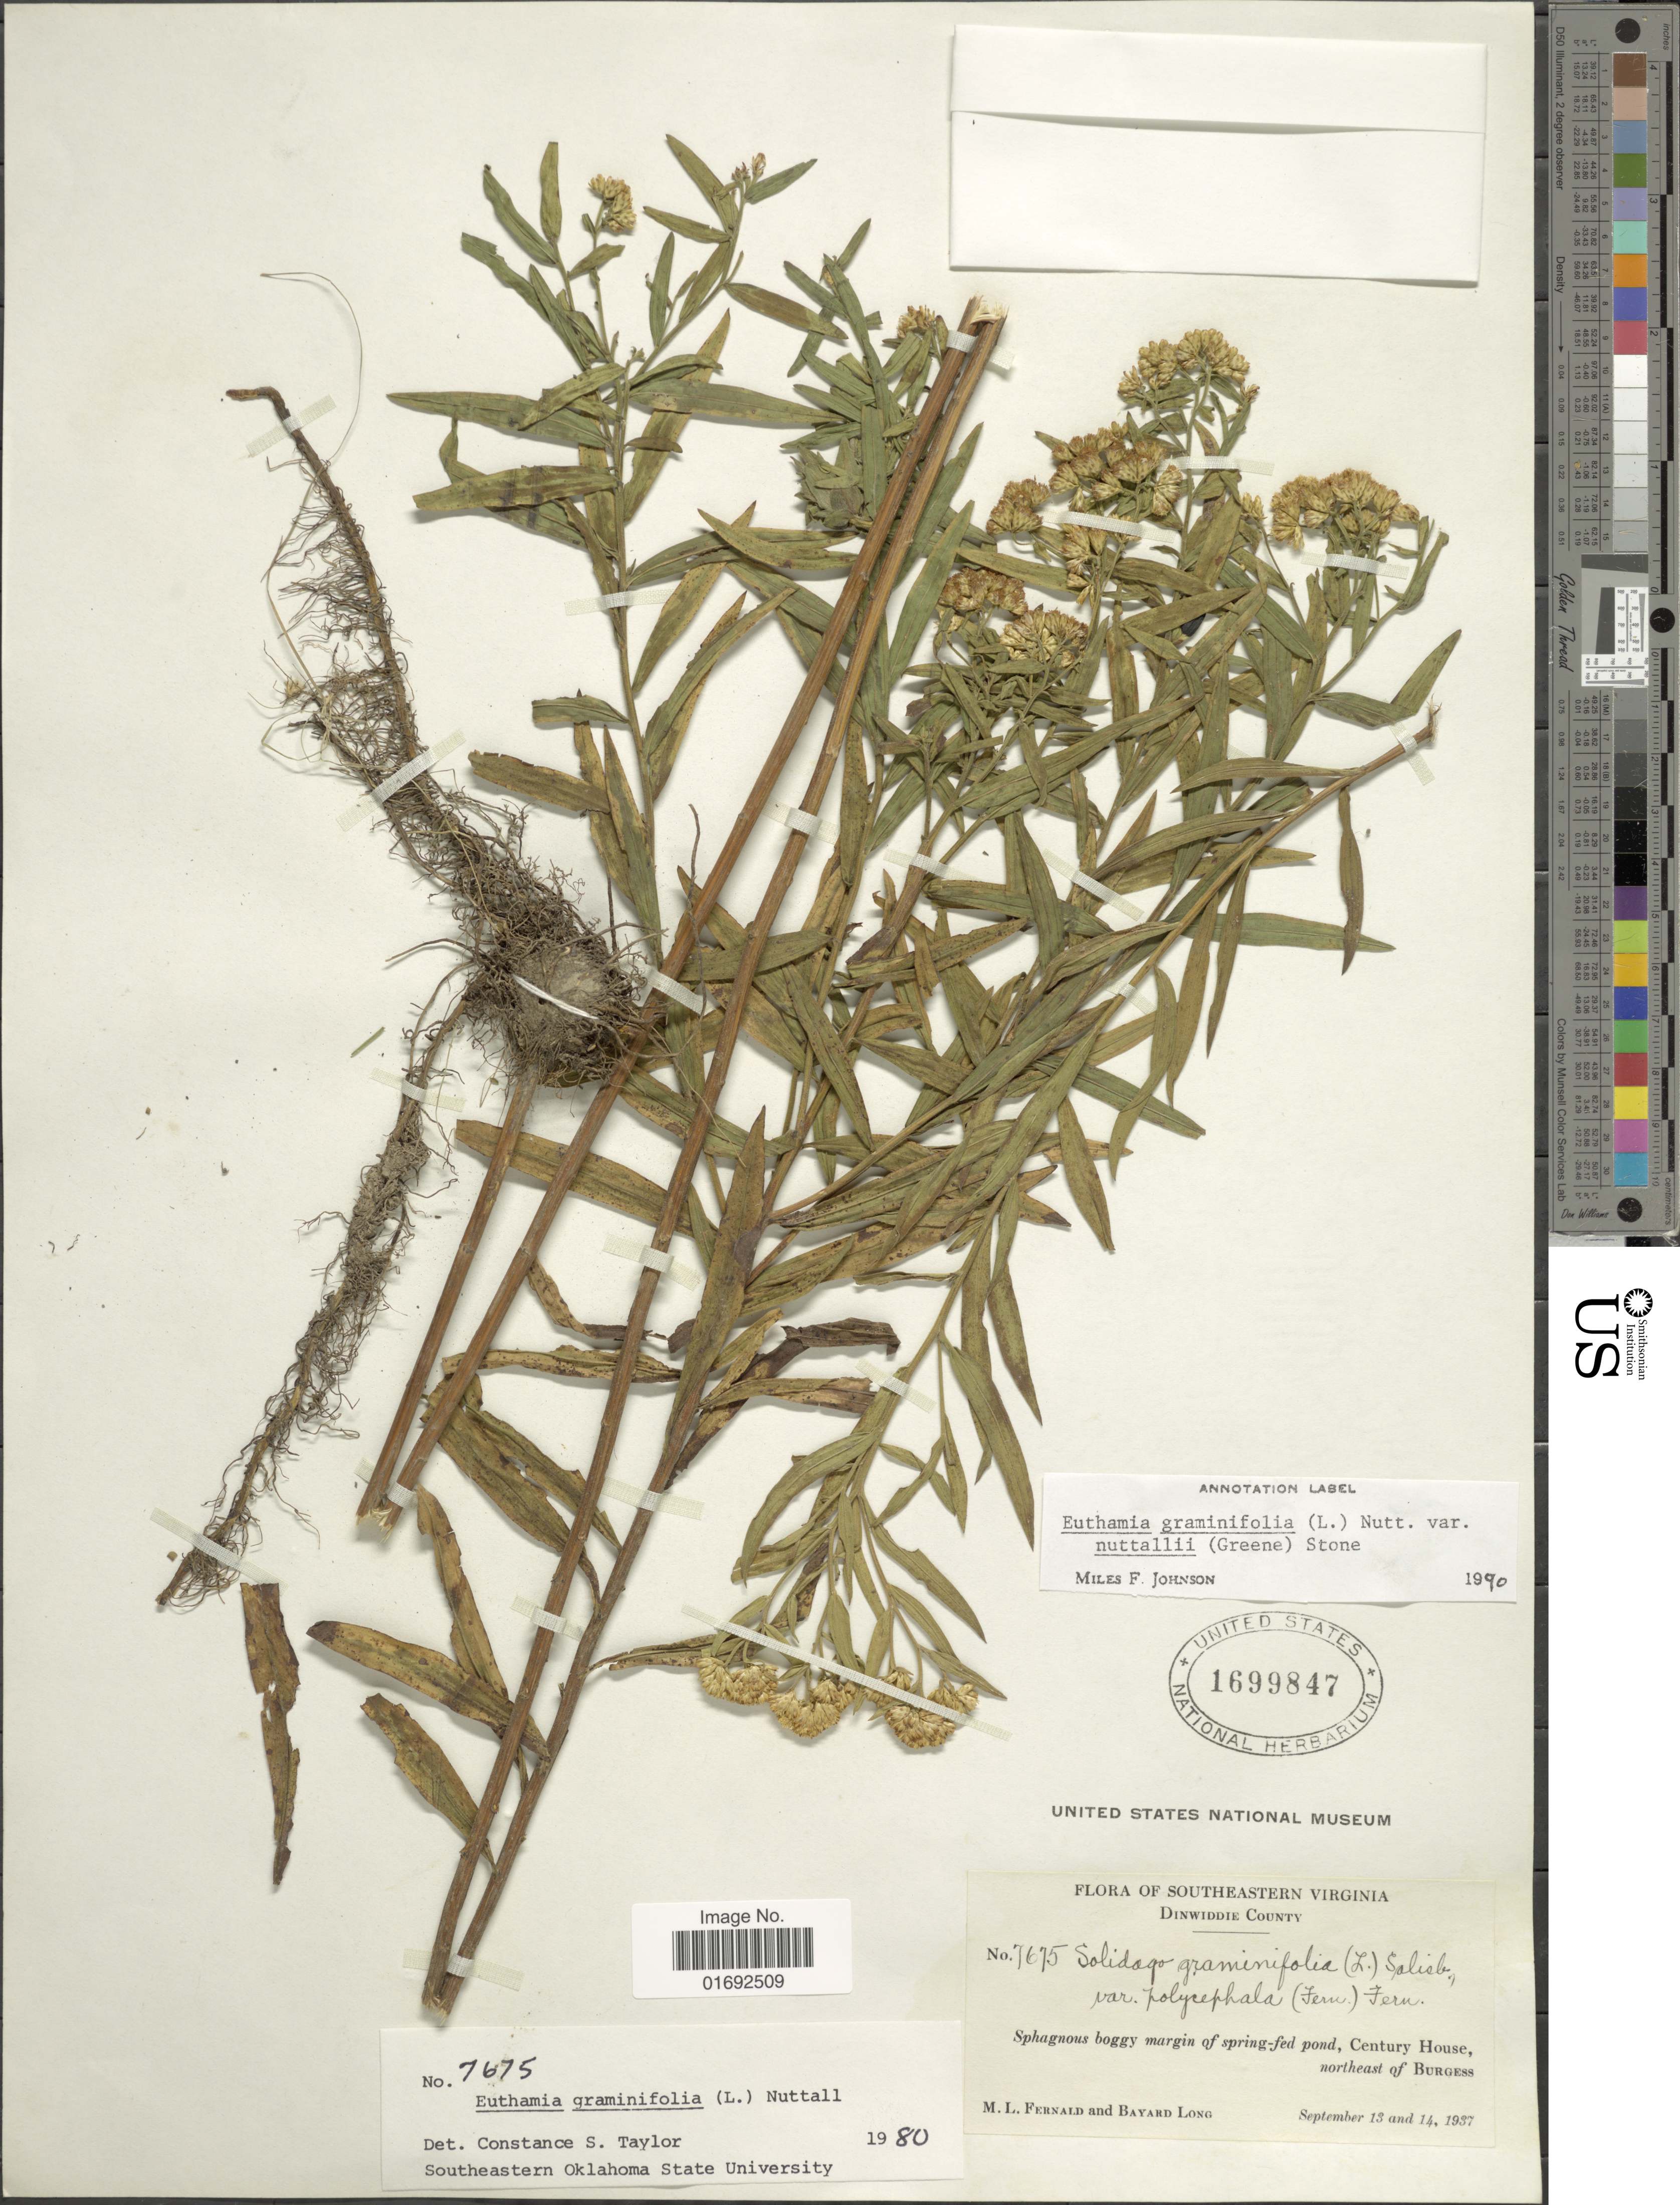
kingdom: Plantae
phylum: Tracheophyta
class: Magnoliopsida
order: Asterales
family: Asteraceae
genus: Euthamia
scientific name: Euthamia graminifolia var. nuttalii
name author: (S.W. Greene) W. Stone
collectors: M. L. Fernald & B. Long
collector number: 7675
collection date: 1937-09-13/1937-09-14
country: United States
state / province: Virginia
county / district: Dinwiddie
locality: Century House, northeast of Burgess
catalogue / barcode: US 1699847